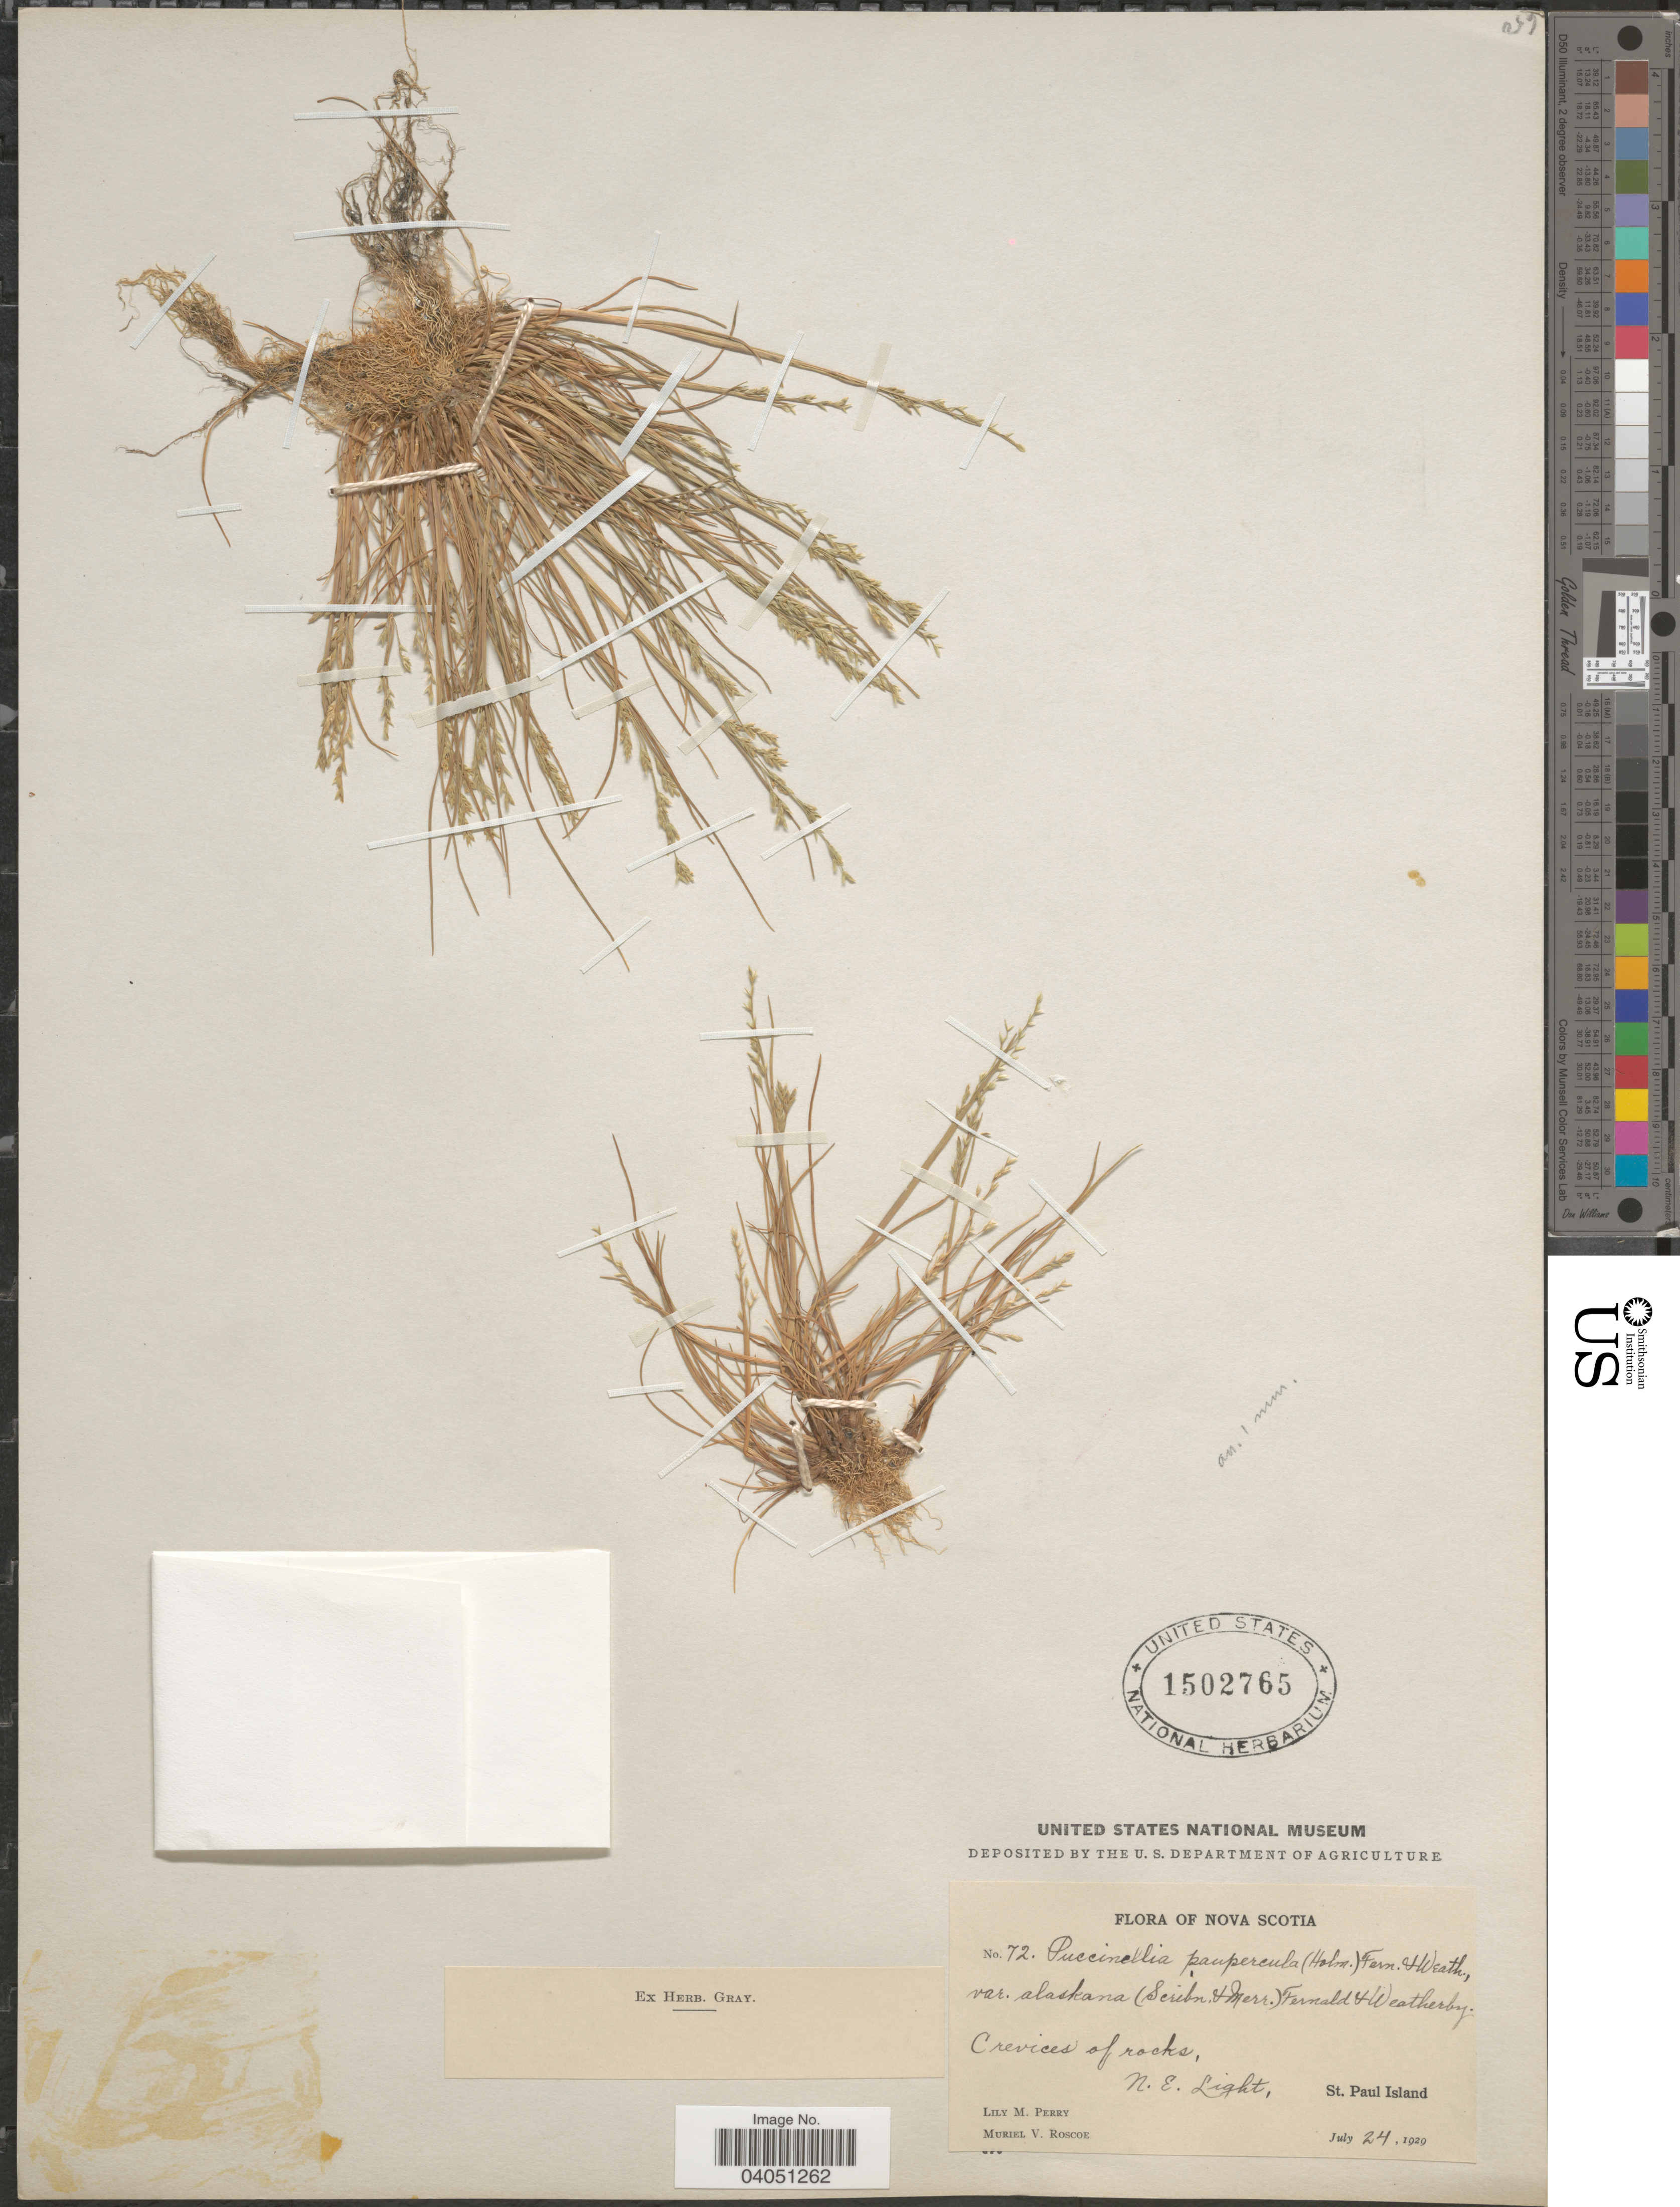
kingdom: Plantae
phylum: Tracheophyta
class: Liliopsida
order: Poales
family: Poaceae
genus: Puccinellia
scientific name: Puccinellia maritima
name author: (Huds.) Parl.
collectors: L. M. Perry & M. Roscoe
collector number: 72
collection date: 1929-07-24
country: Canada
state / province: Nova Scotia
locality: N.E. Light, St. Paul Island.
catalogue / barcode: US 1502765